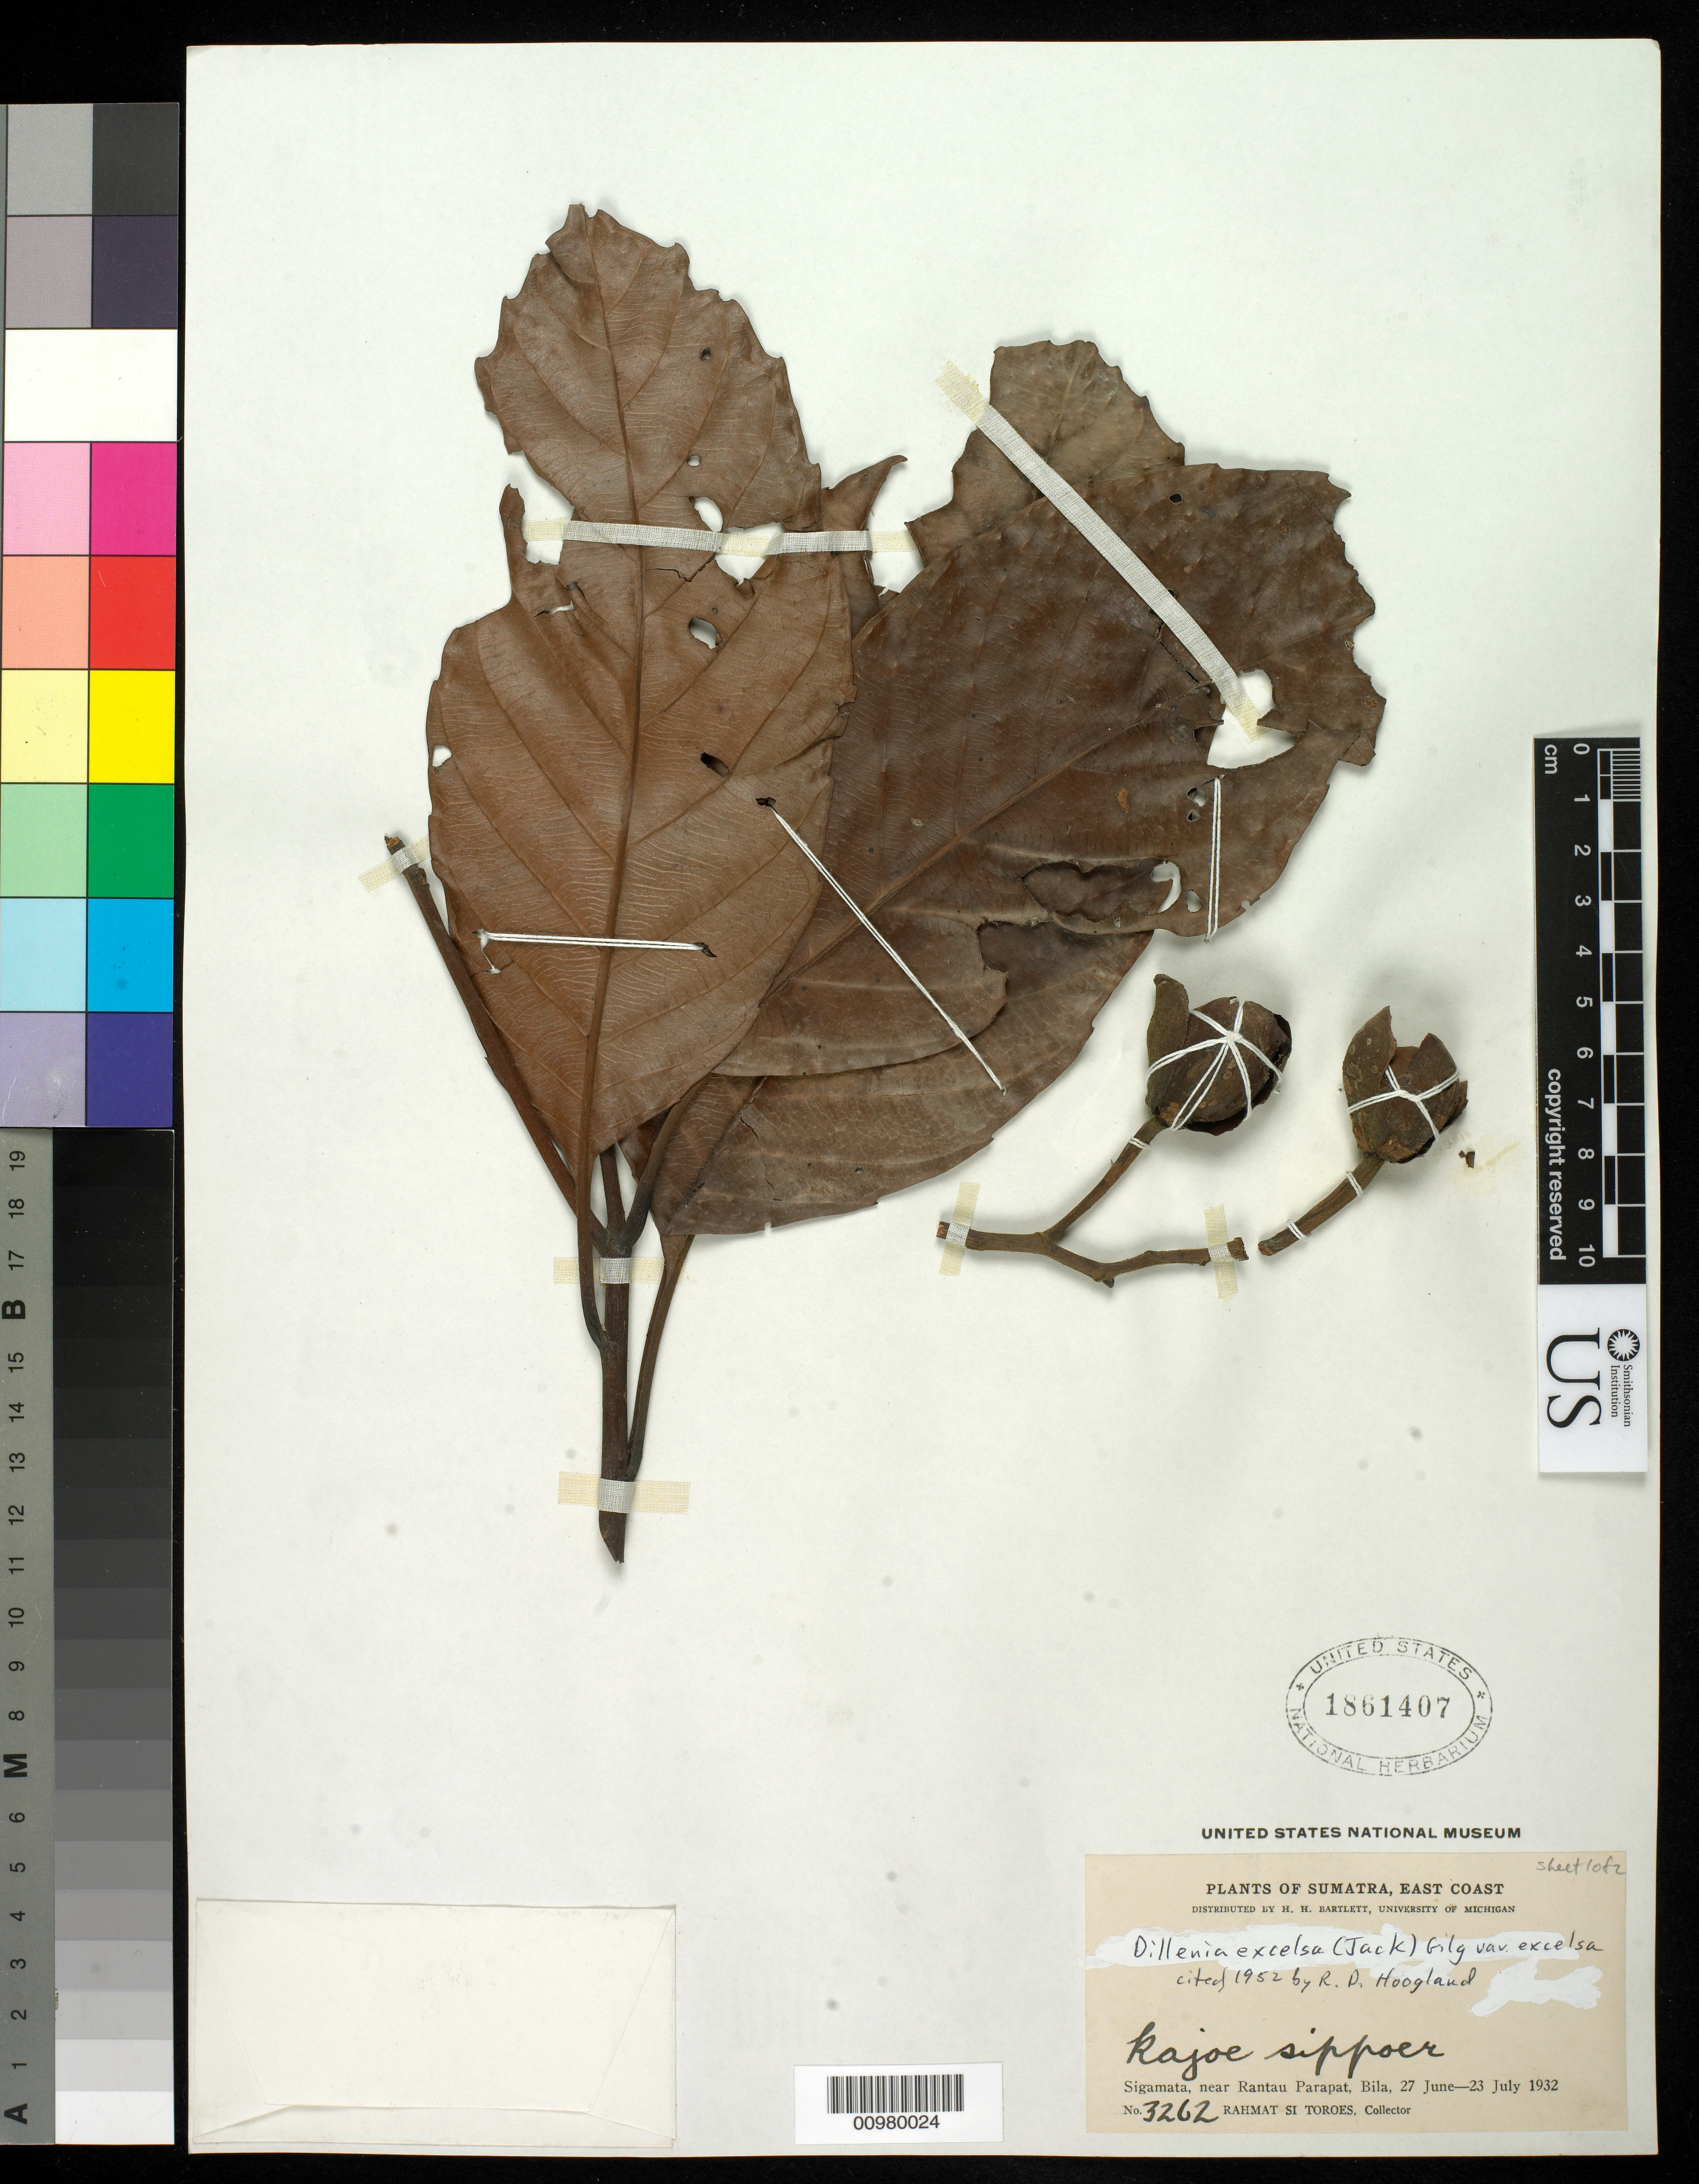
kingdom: Plantae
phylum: Tracheophyta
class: Magnoliopsida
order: Dilleniales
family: Dilleniaceae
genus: Dillenia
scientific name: Dillenia excelsa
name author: (Jack) Martelli ex Gilg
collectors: Rahmat Si Boeea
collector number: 3262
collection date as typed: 27 Jun 1932 to 23 Jul 1932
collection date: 1932-06-27/1932-07-23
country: Indonesia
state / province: Sumatra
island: Sumatra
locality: Sigamata near Rantau Paraput, Bila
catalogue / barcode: US 1861407